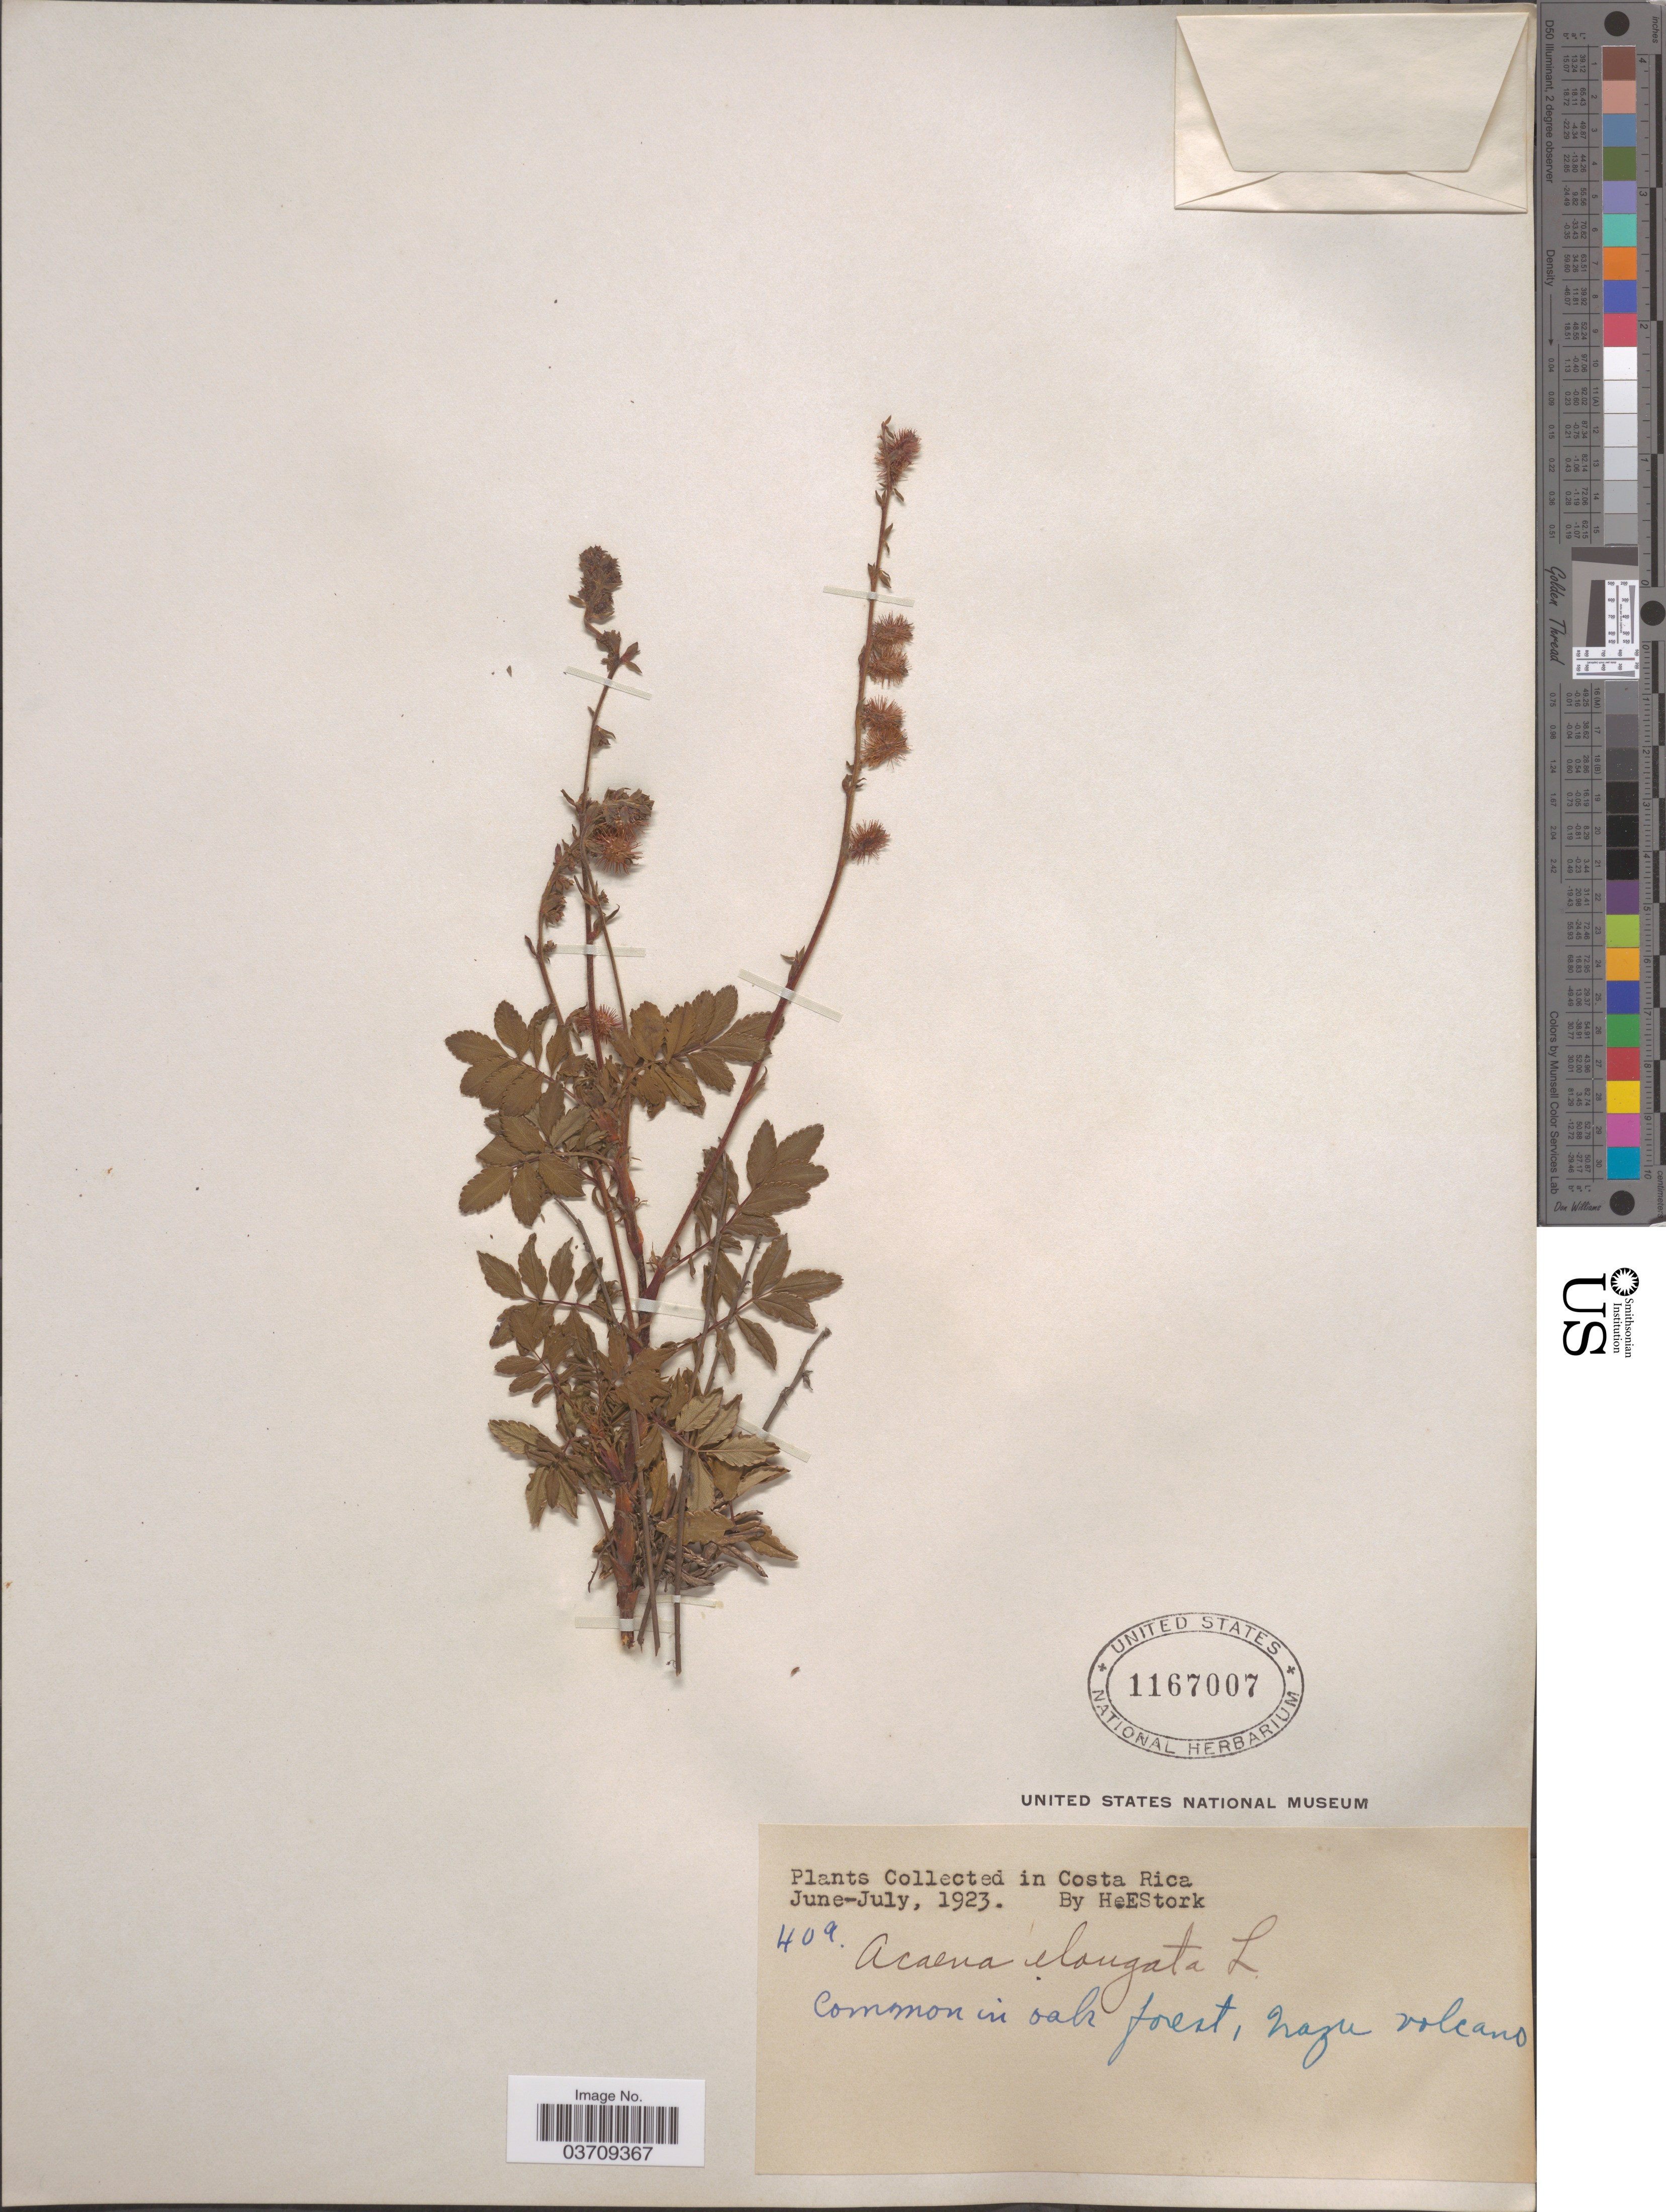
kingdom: Plantae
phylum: Tracheophyta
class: Magnoliopsida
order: Rosales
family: Rosaceae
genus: Acaena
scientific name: Acaena elongata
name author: L.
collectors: H. E. Stork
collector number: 409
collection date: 1923-06/1923-07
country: Costa Rica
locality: Oak forest, Irazu Volcano.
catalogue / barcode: US 1167007